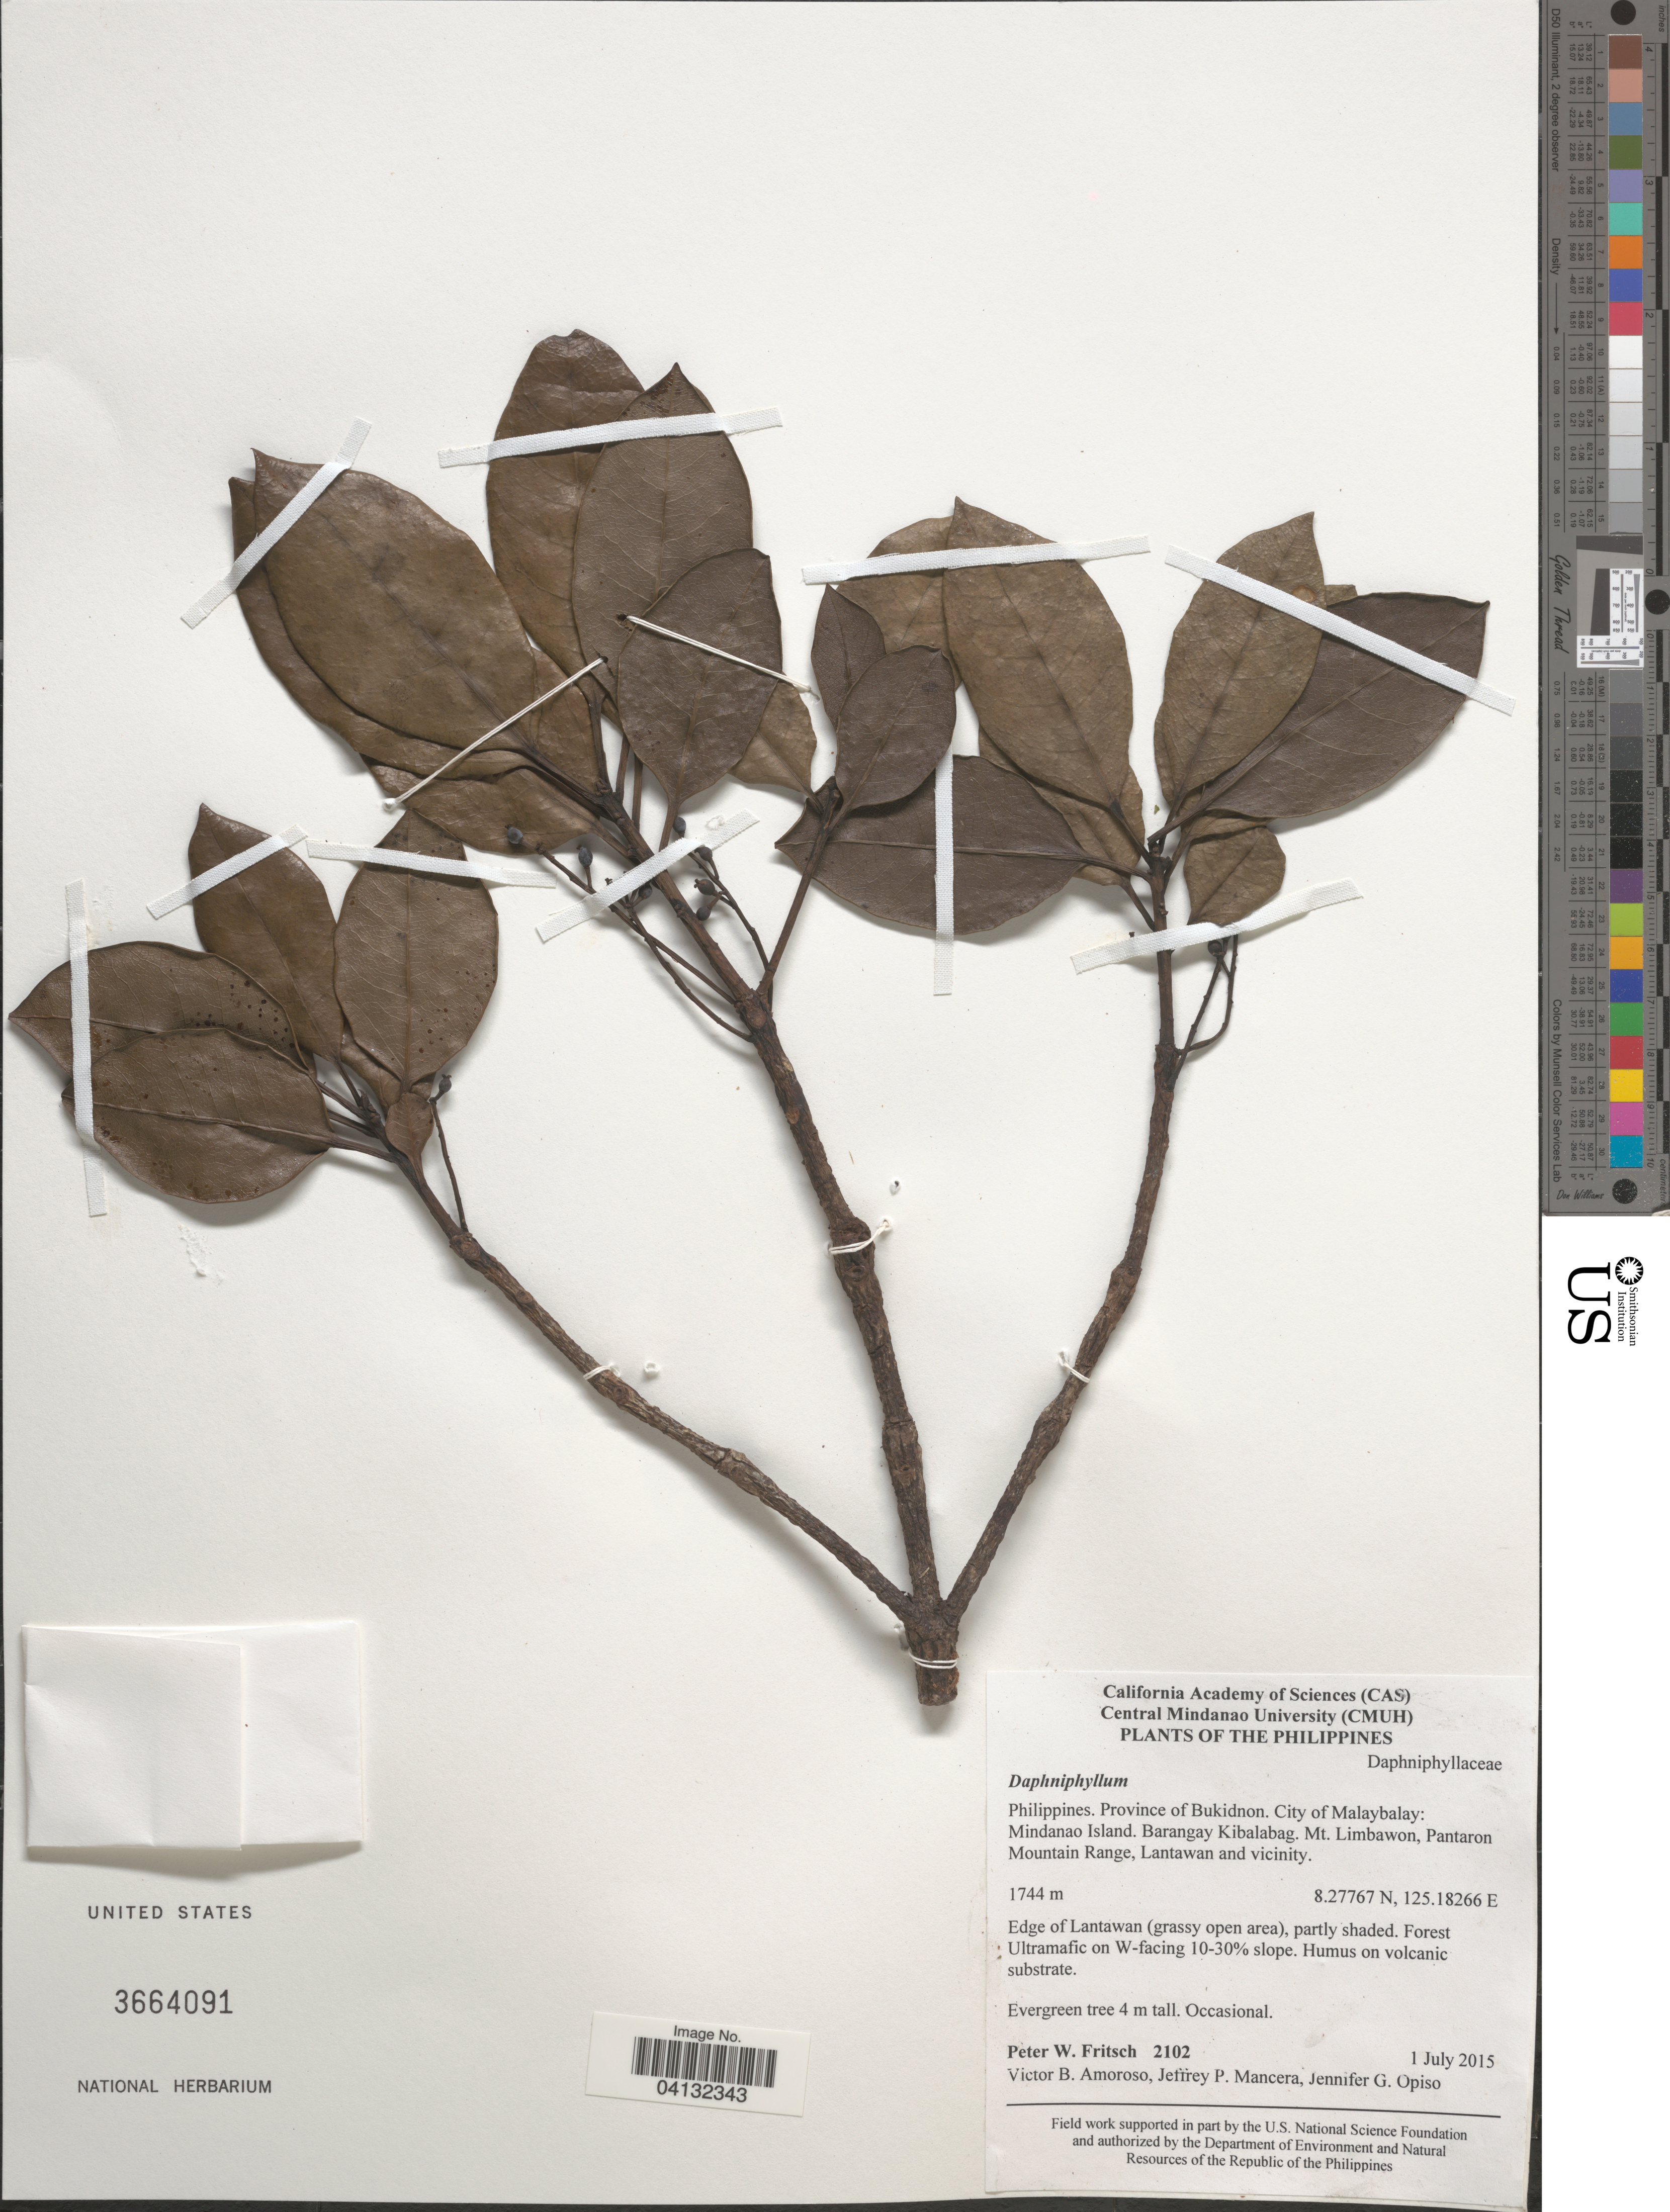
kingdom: Plantae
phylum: Tracheophyta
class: Magnoliopsida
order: Saxifragales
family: Daphniphyllaceae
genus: Daphniphyllum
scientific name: Daphniphyllum sp.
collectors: P. W. Fritsch, V. Amoroso, J. Mancera & J. Opiso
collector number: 2102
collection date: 2015-07-01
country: Philippines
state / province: Northern Mindanao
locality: Province of Bukidnon. City of Malaybalay: Mindanao Island. Barangay Kibalabag, Mt. Limbawon, Pantaron Mountain Range, Lantawan and vicinity. Forest Ultramafic on W-facing 10-30% slope.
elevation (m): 1744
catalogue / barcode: US 3664091